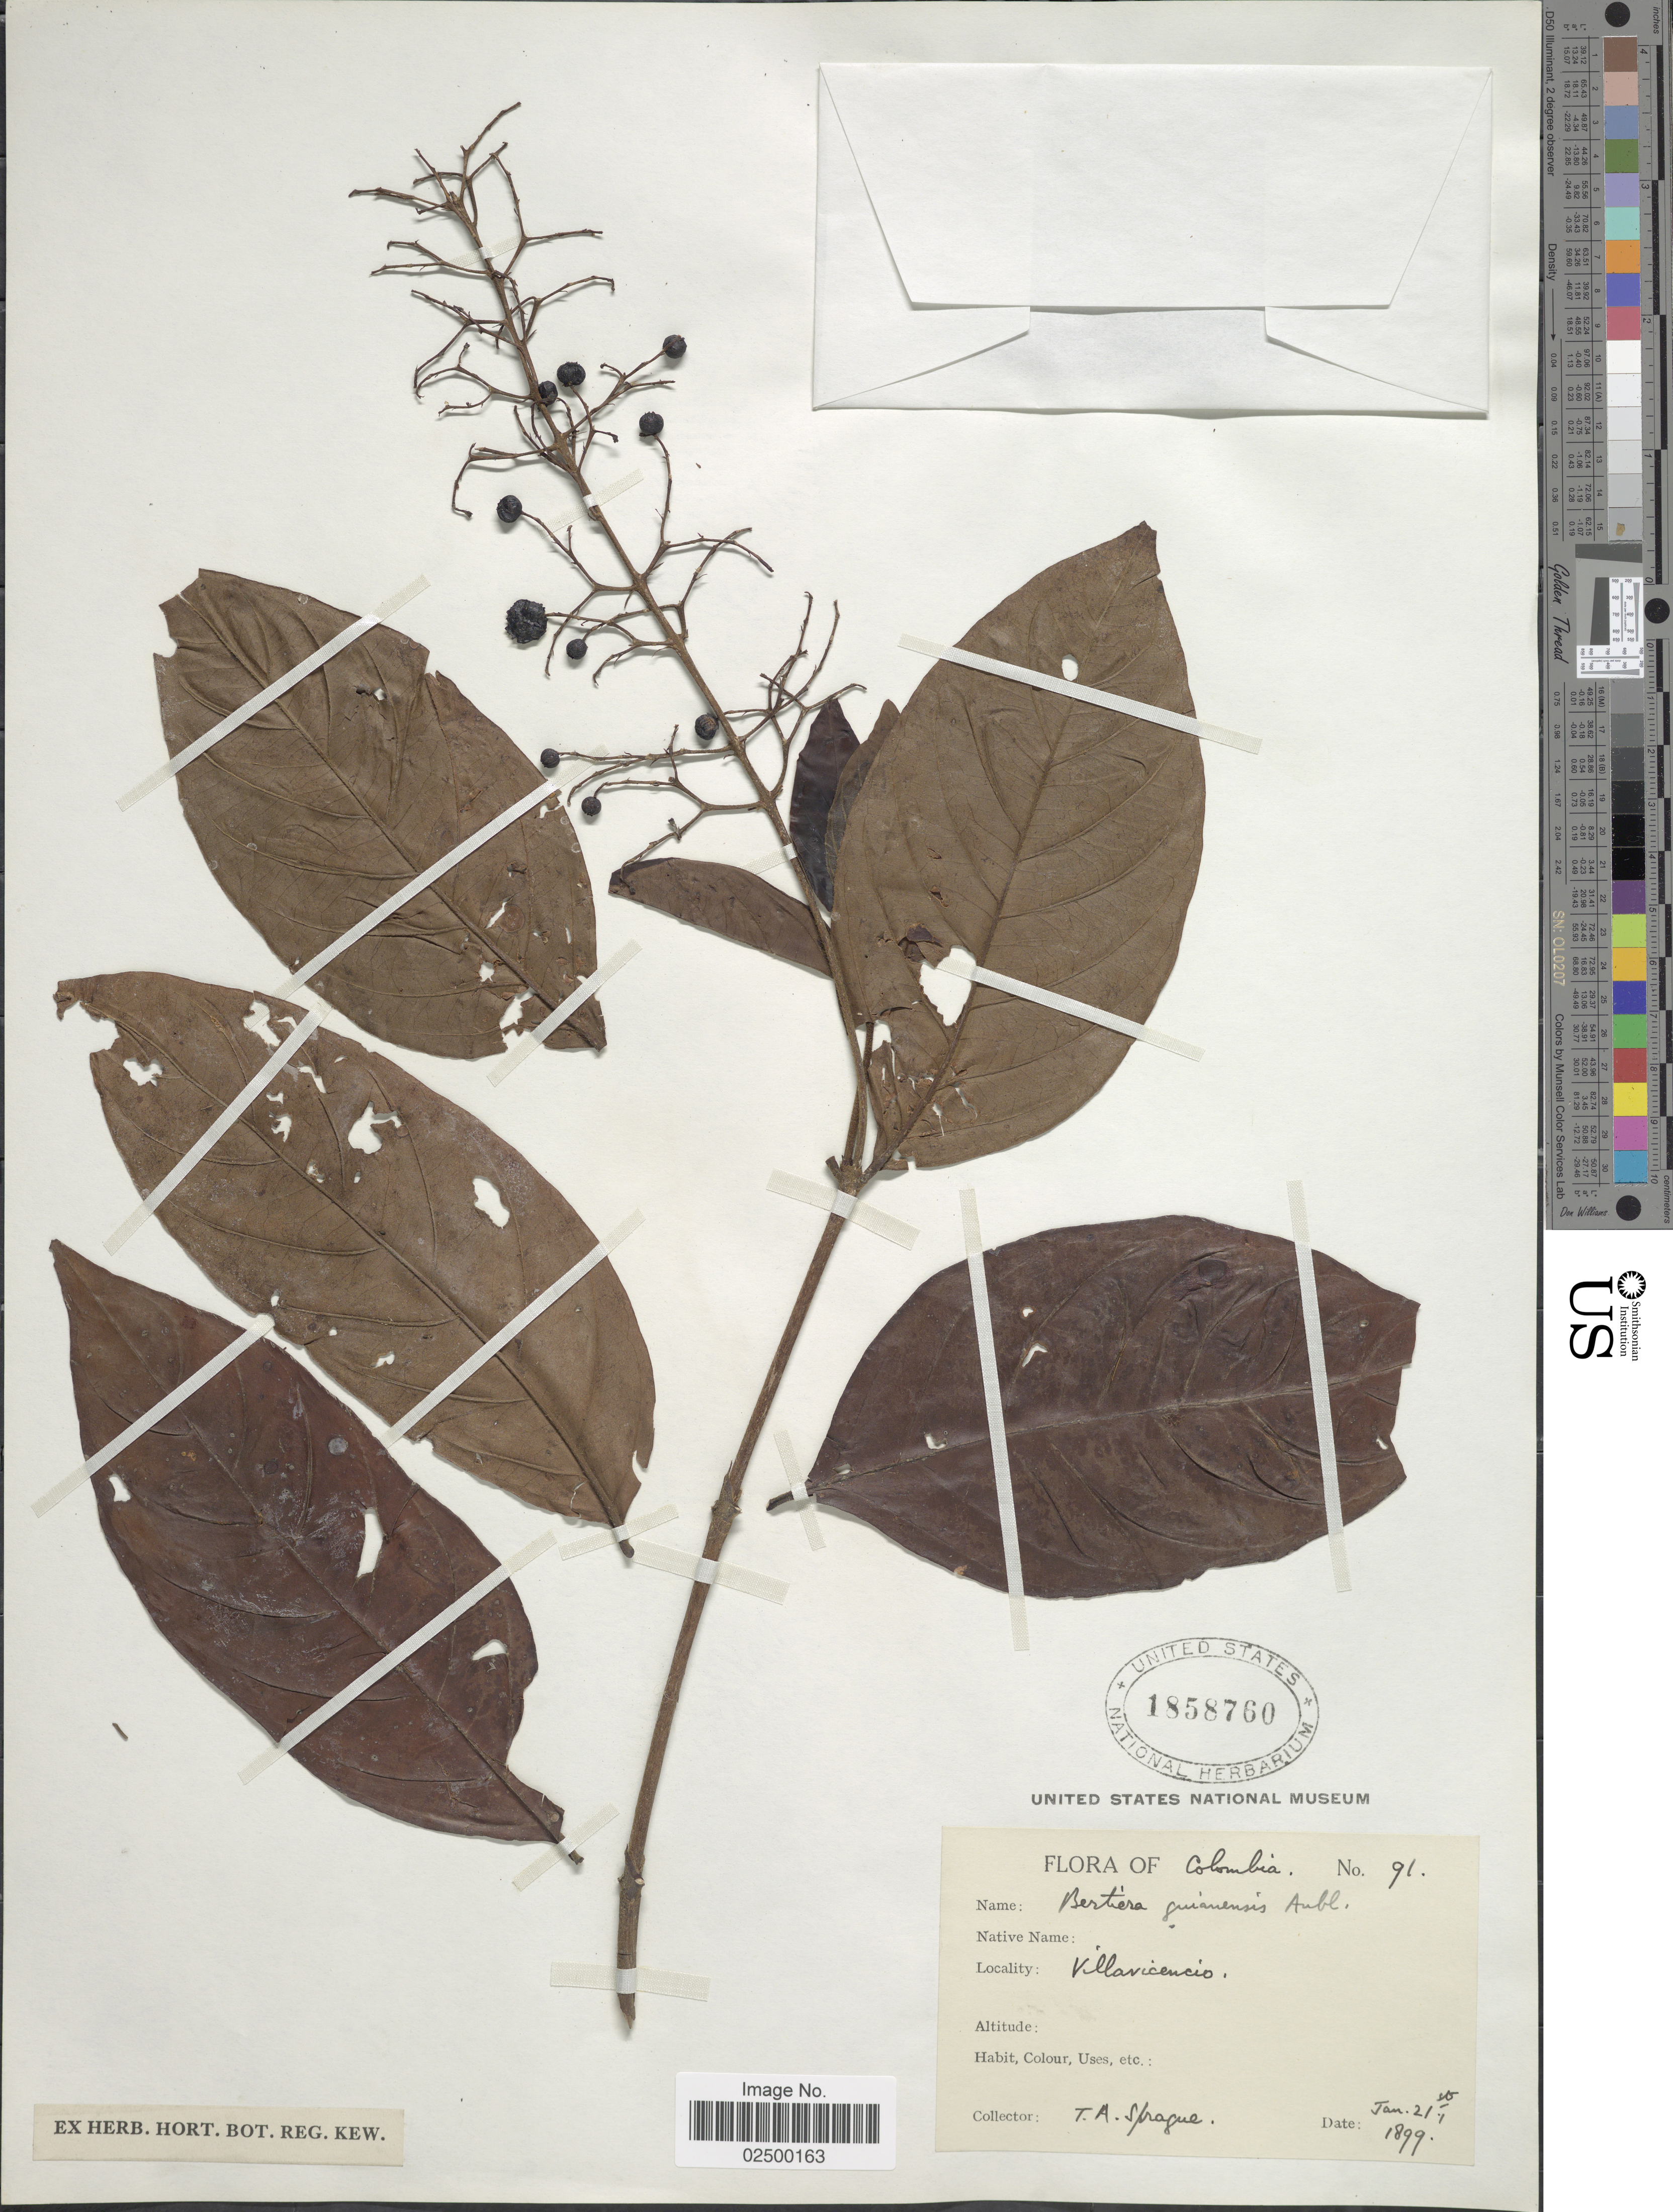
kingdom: Plantae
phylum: Tracheophyta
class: Magnoliopsida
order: Gentianales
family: Rubiaceae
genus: Bertiera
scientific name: Bertiera guianensis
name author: Aubl.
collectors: T. A. Sprague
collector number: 91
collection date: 1899-01-21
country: Colombia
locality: Villavicencio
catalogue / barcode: US 1858760